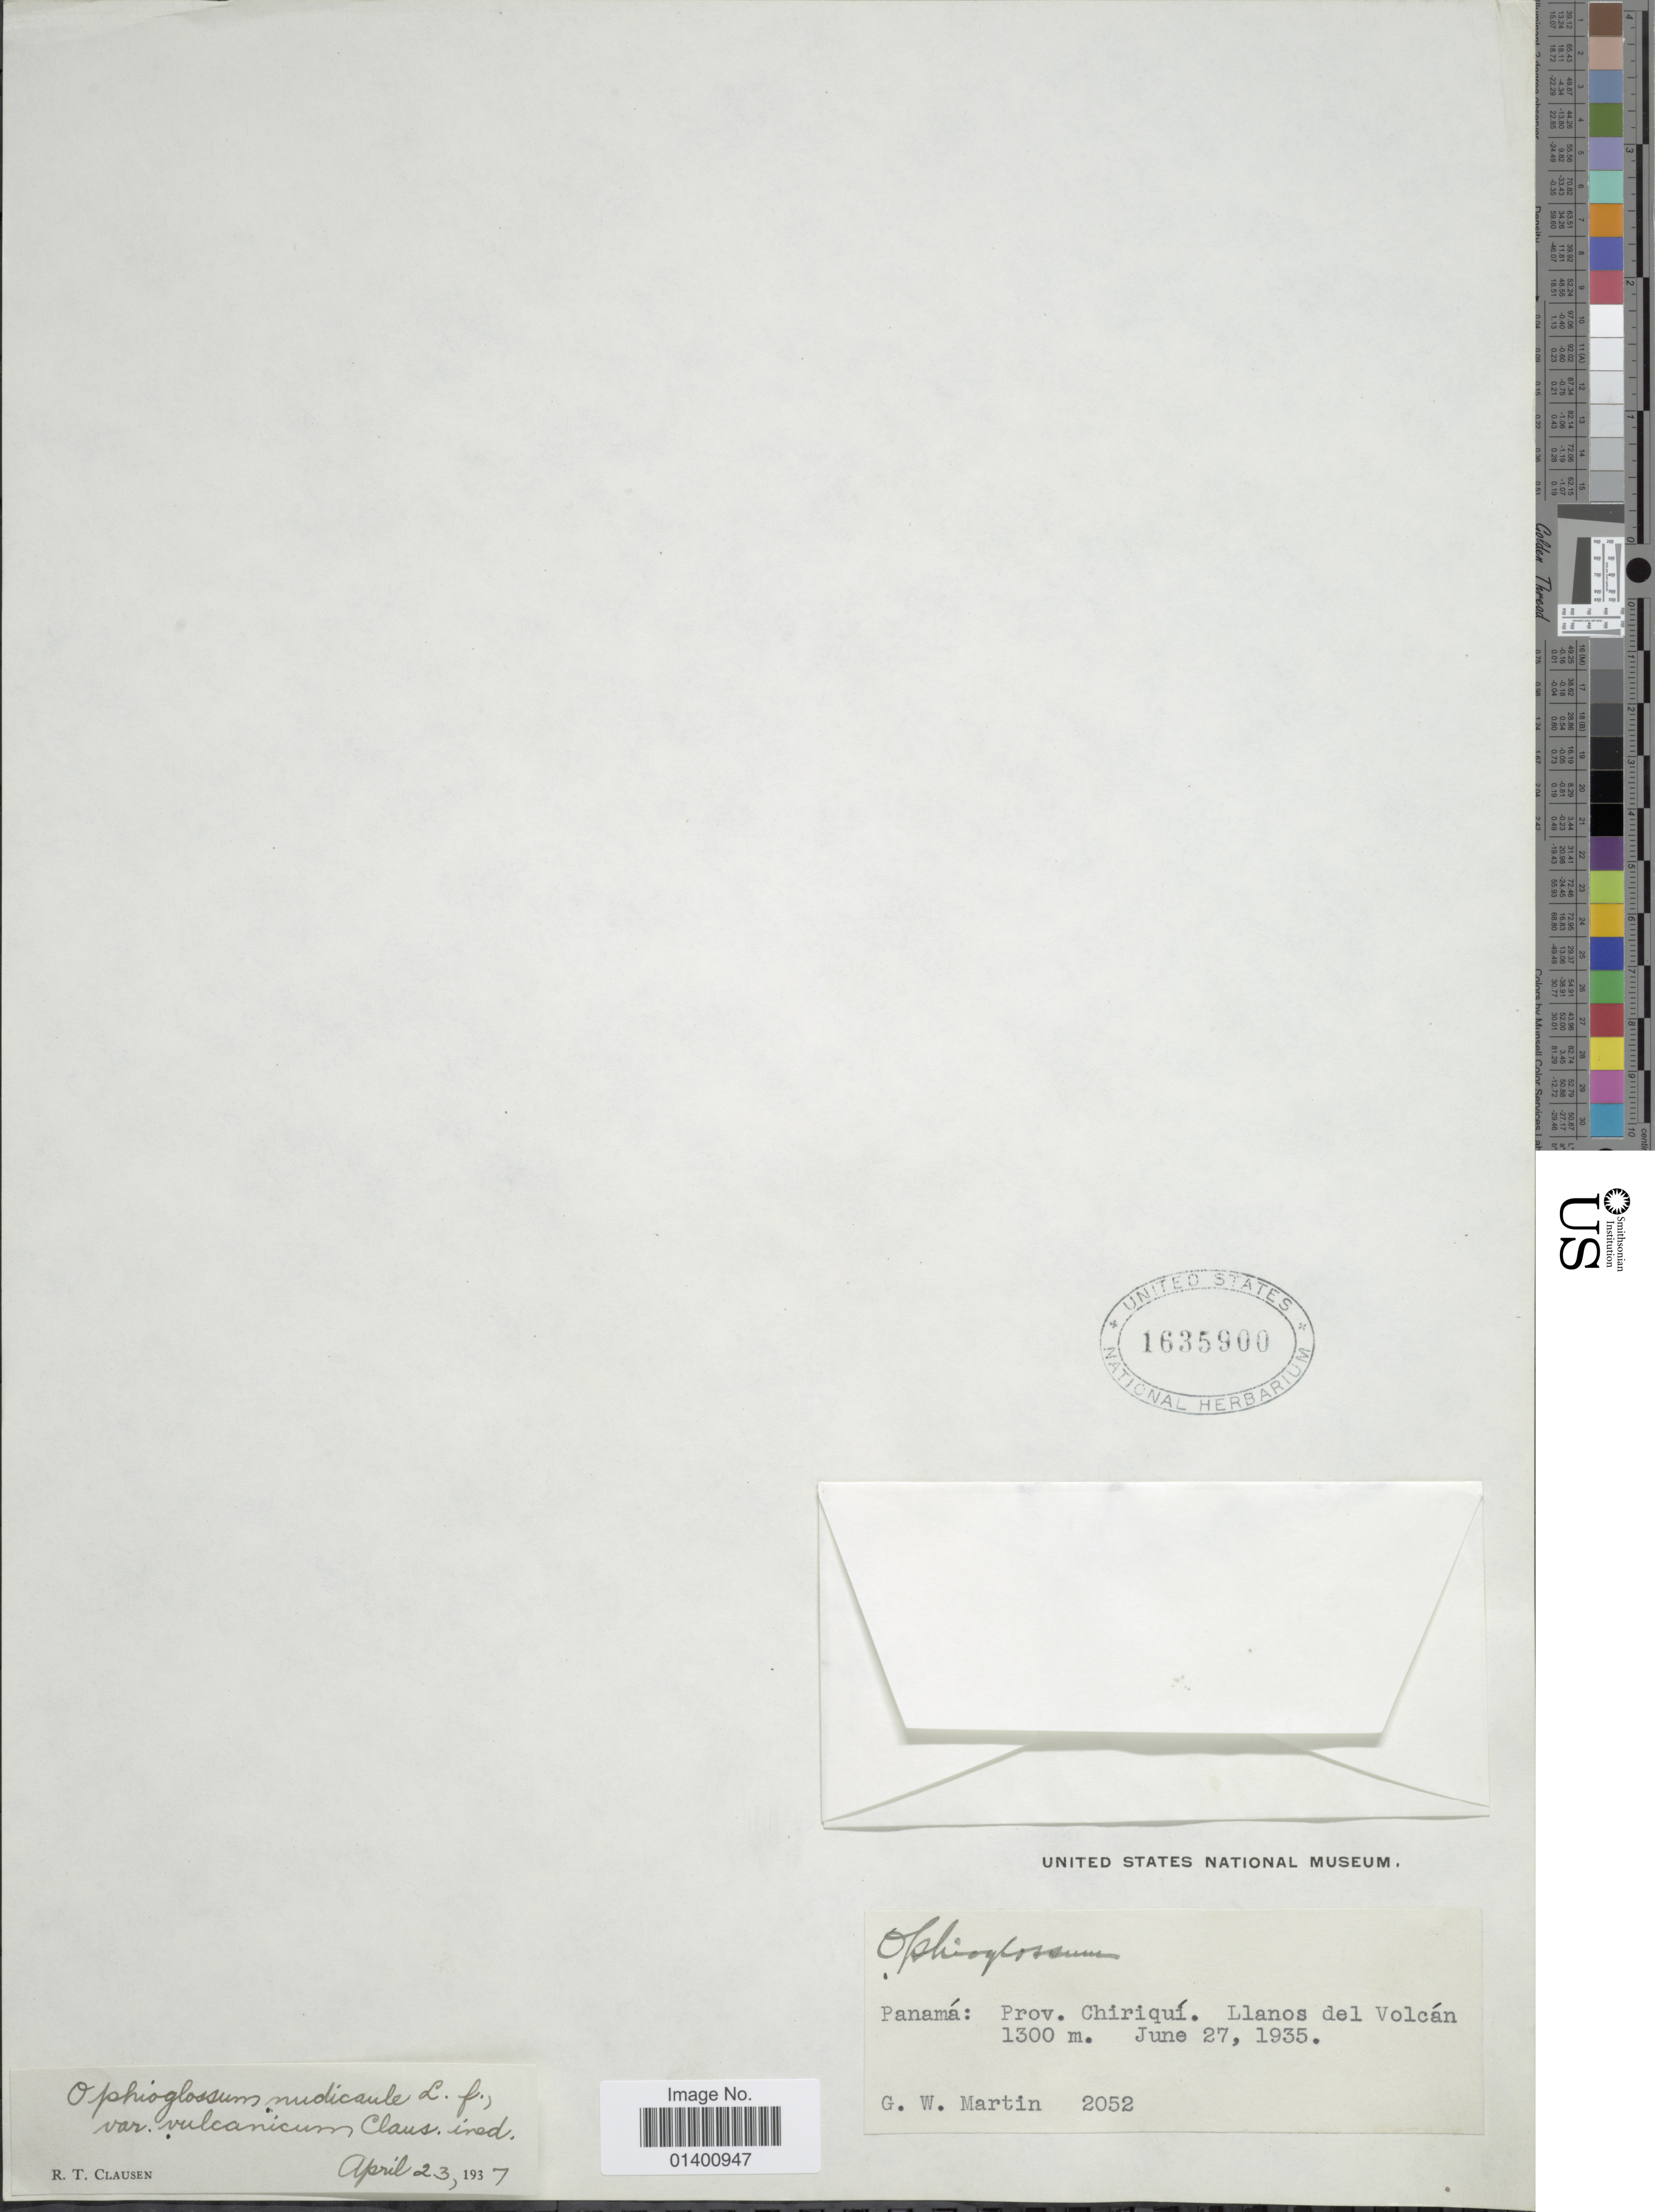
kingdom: Plantae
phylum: Tracheophyta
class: Polypodiopsida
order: Ophioglossales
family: Ophioglossaceae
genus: Ophioglossum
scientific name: Ophioglossum nudicaule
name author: L. f.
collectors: G. W. Martin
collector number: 2052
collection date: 1935-06-27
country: Panama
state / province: Chiriqui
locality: Llanos del Volcán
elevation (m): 1300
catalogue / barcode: US 1635900